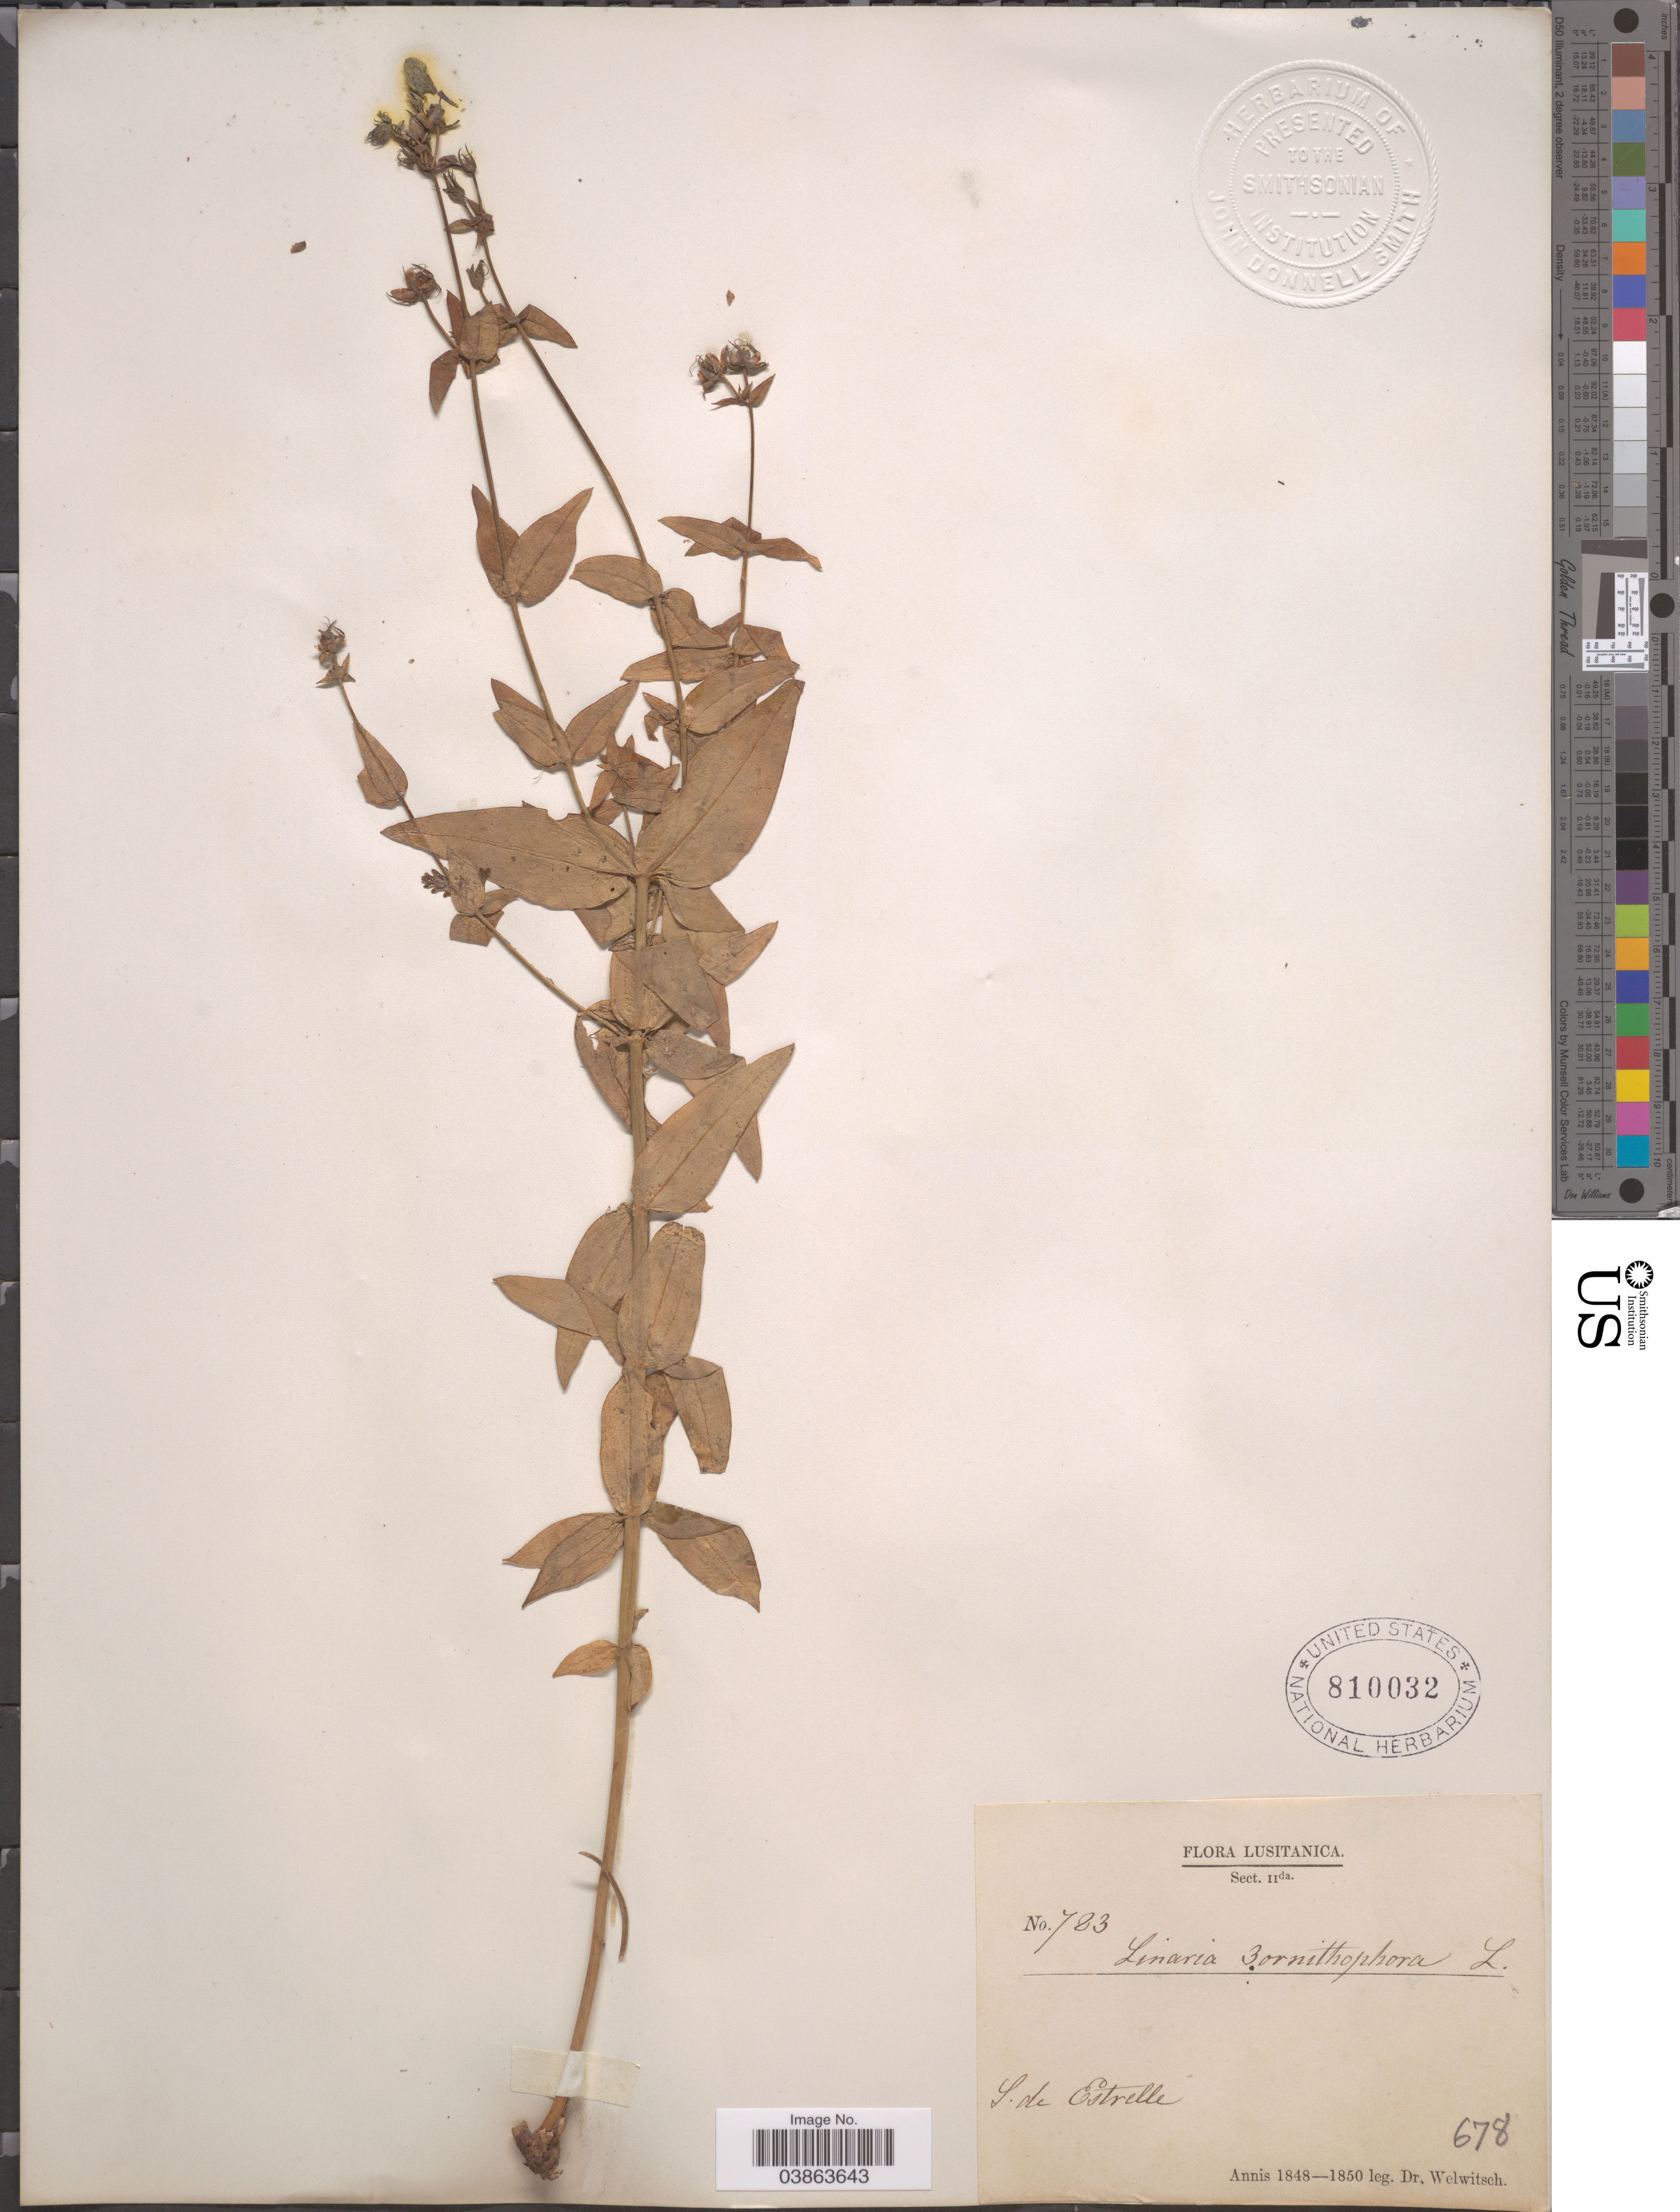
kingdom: Plantae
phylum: Tracheophyta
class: Magnoliopsida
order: Lamiales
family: Plantaginaceae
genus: Linaria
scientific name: Linaria triornithophora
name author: (L.) Cav.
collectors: -. Welwitsch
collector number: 783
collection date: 1848/1850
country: Portugal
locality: Lusitanica. Sect. IIda. S. de Estrelle.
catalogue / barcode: US 810032